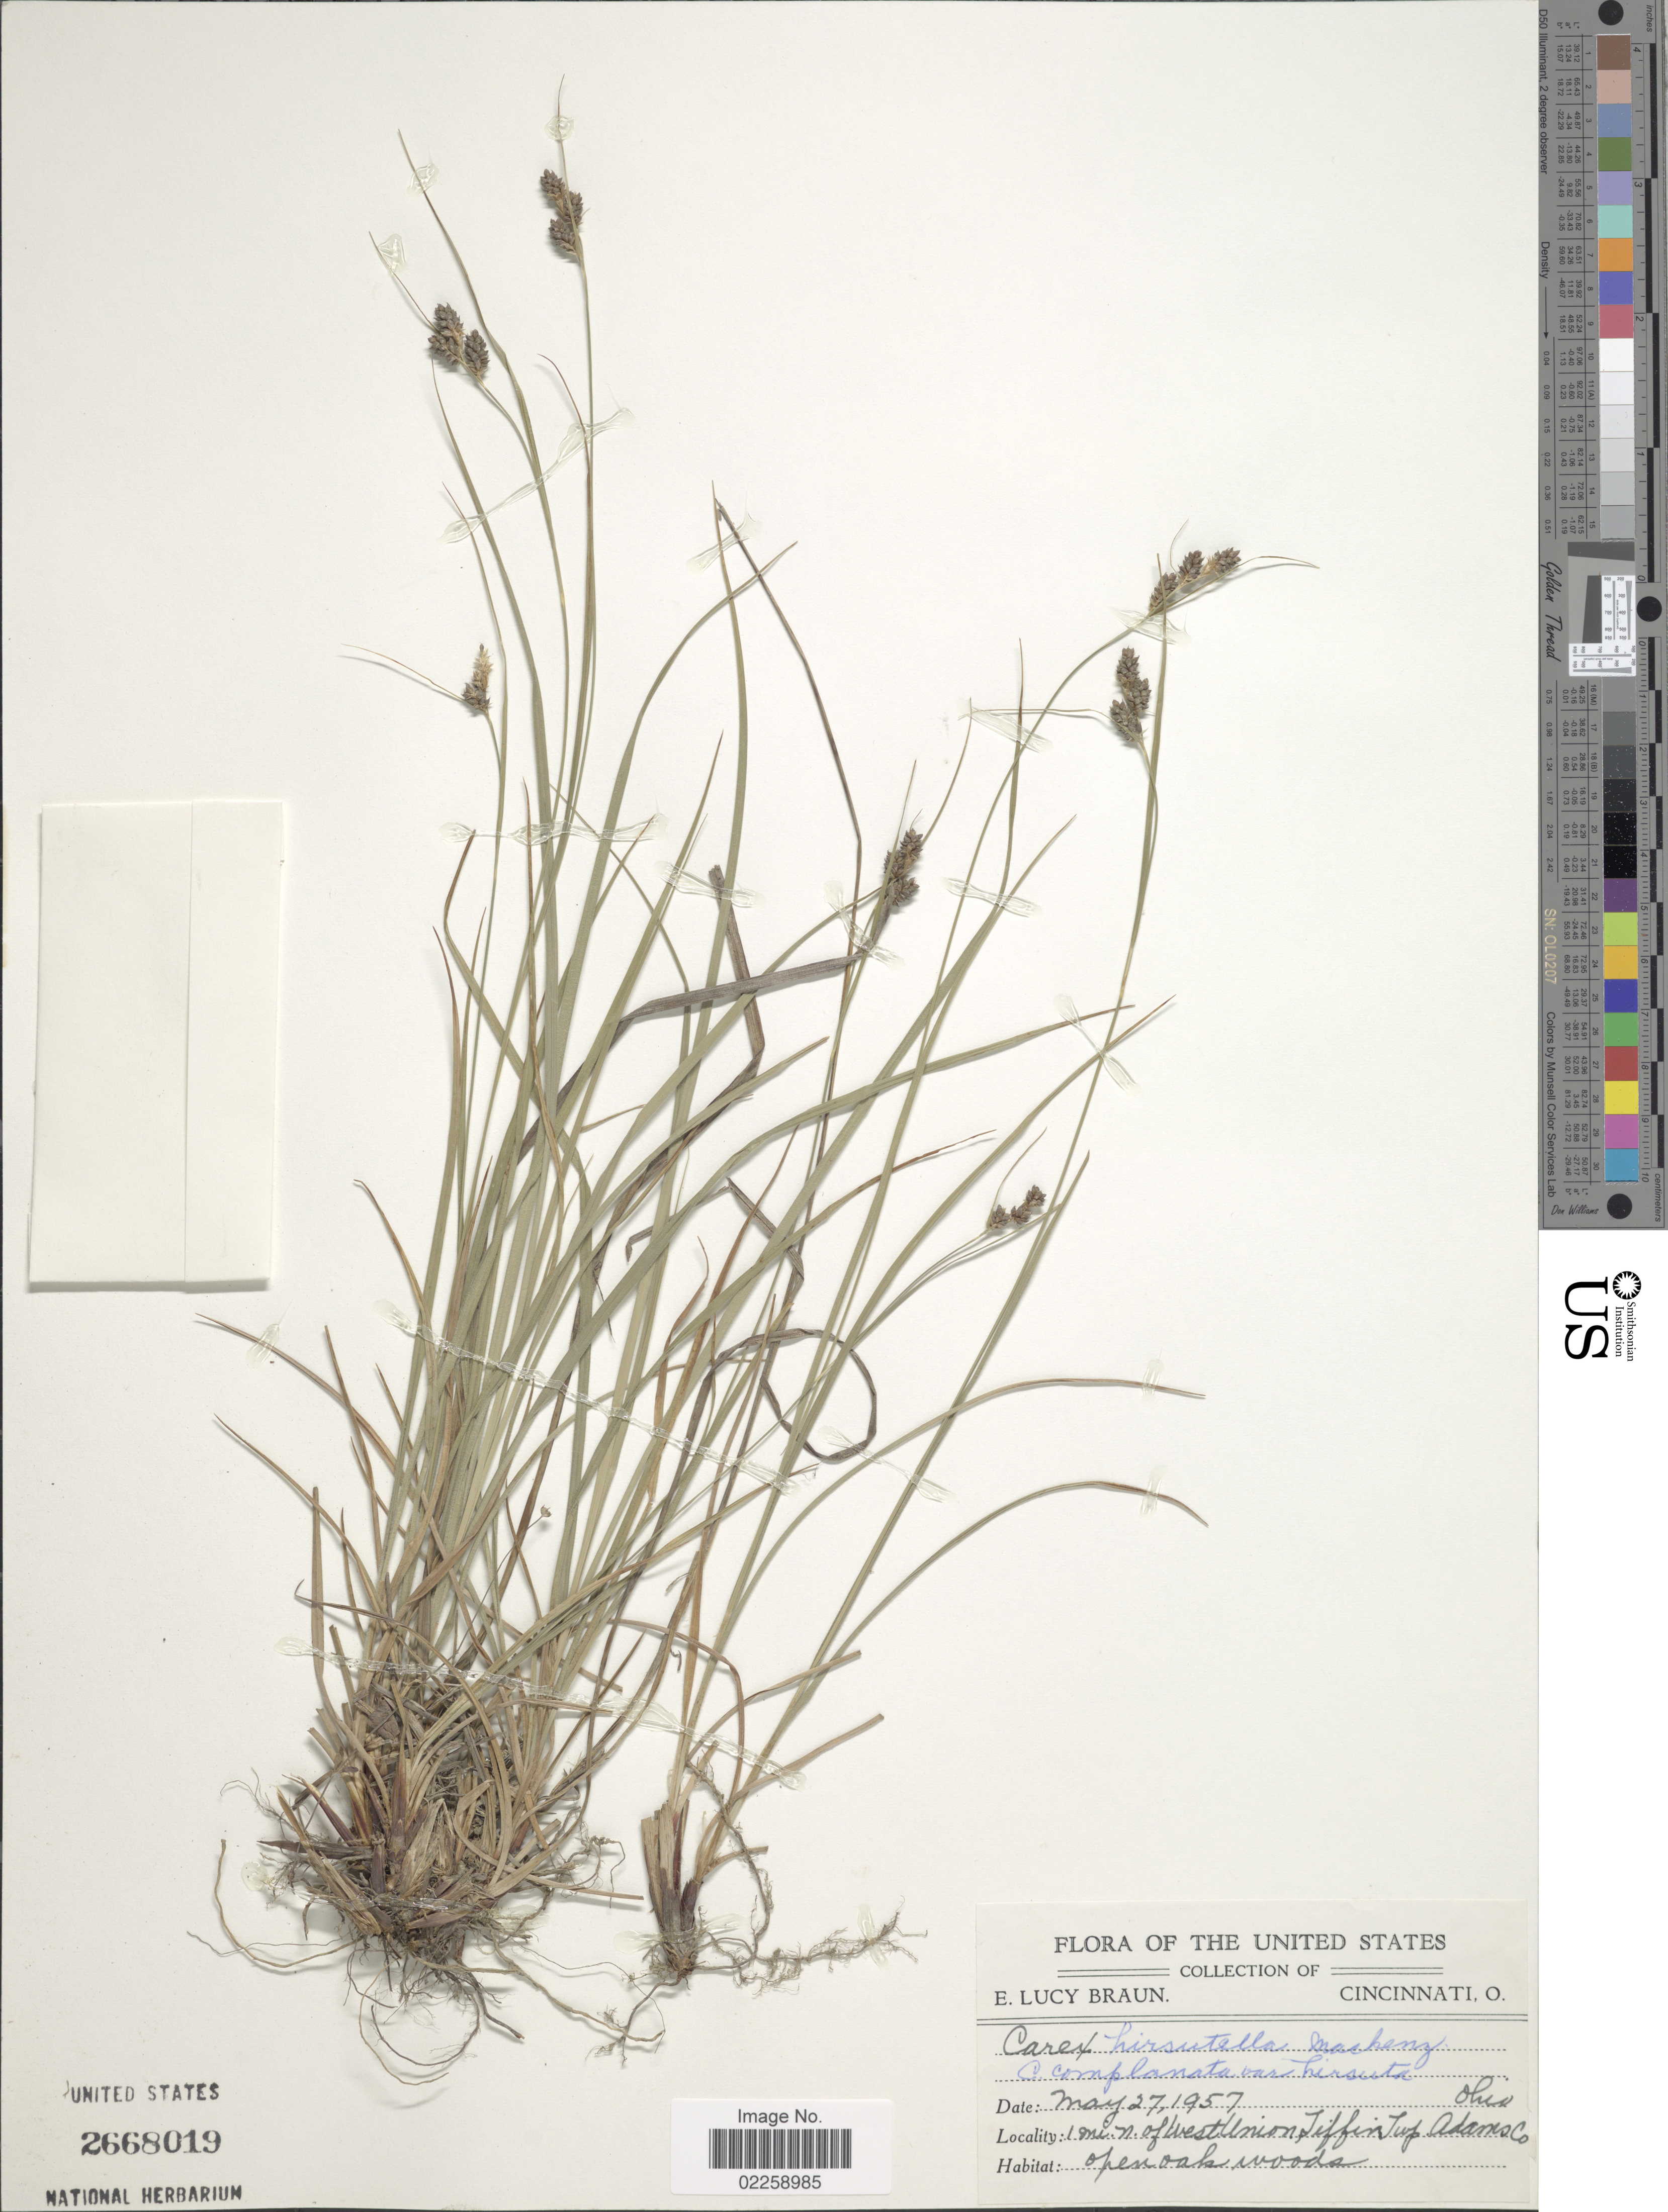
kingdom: Plantae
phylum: Tracheophyta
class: Liliopsida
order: Poales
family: Cyperaceae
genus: Carex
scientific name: Carex complanata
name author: Torr. & Hook.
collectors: E. L. Braun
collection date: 1957-05-27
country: United States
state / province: Ohio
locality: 1 mi. N. of west Union, Tiffin Twp, Adams Co.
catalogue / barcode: US 2668019